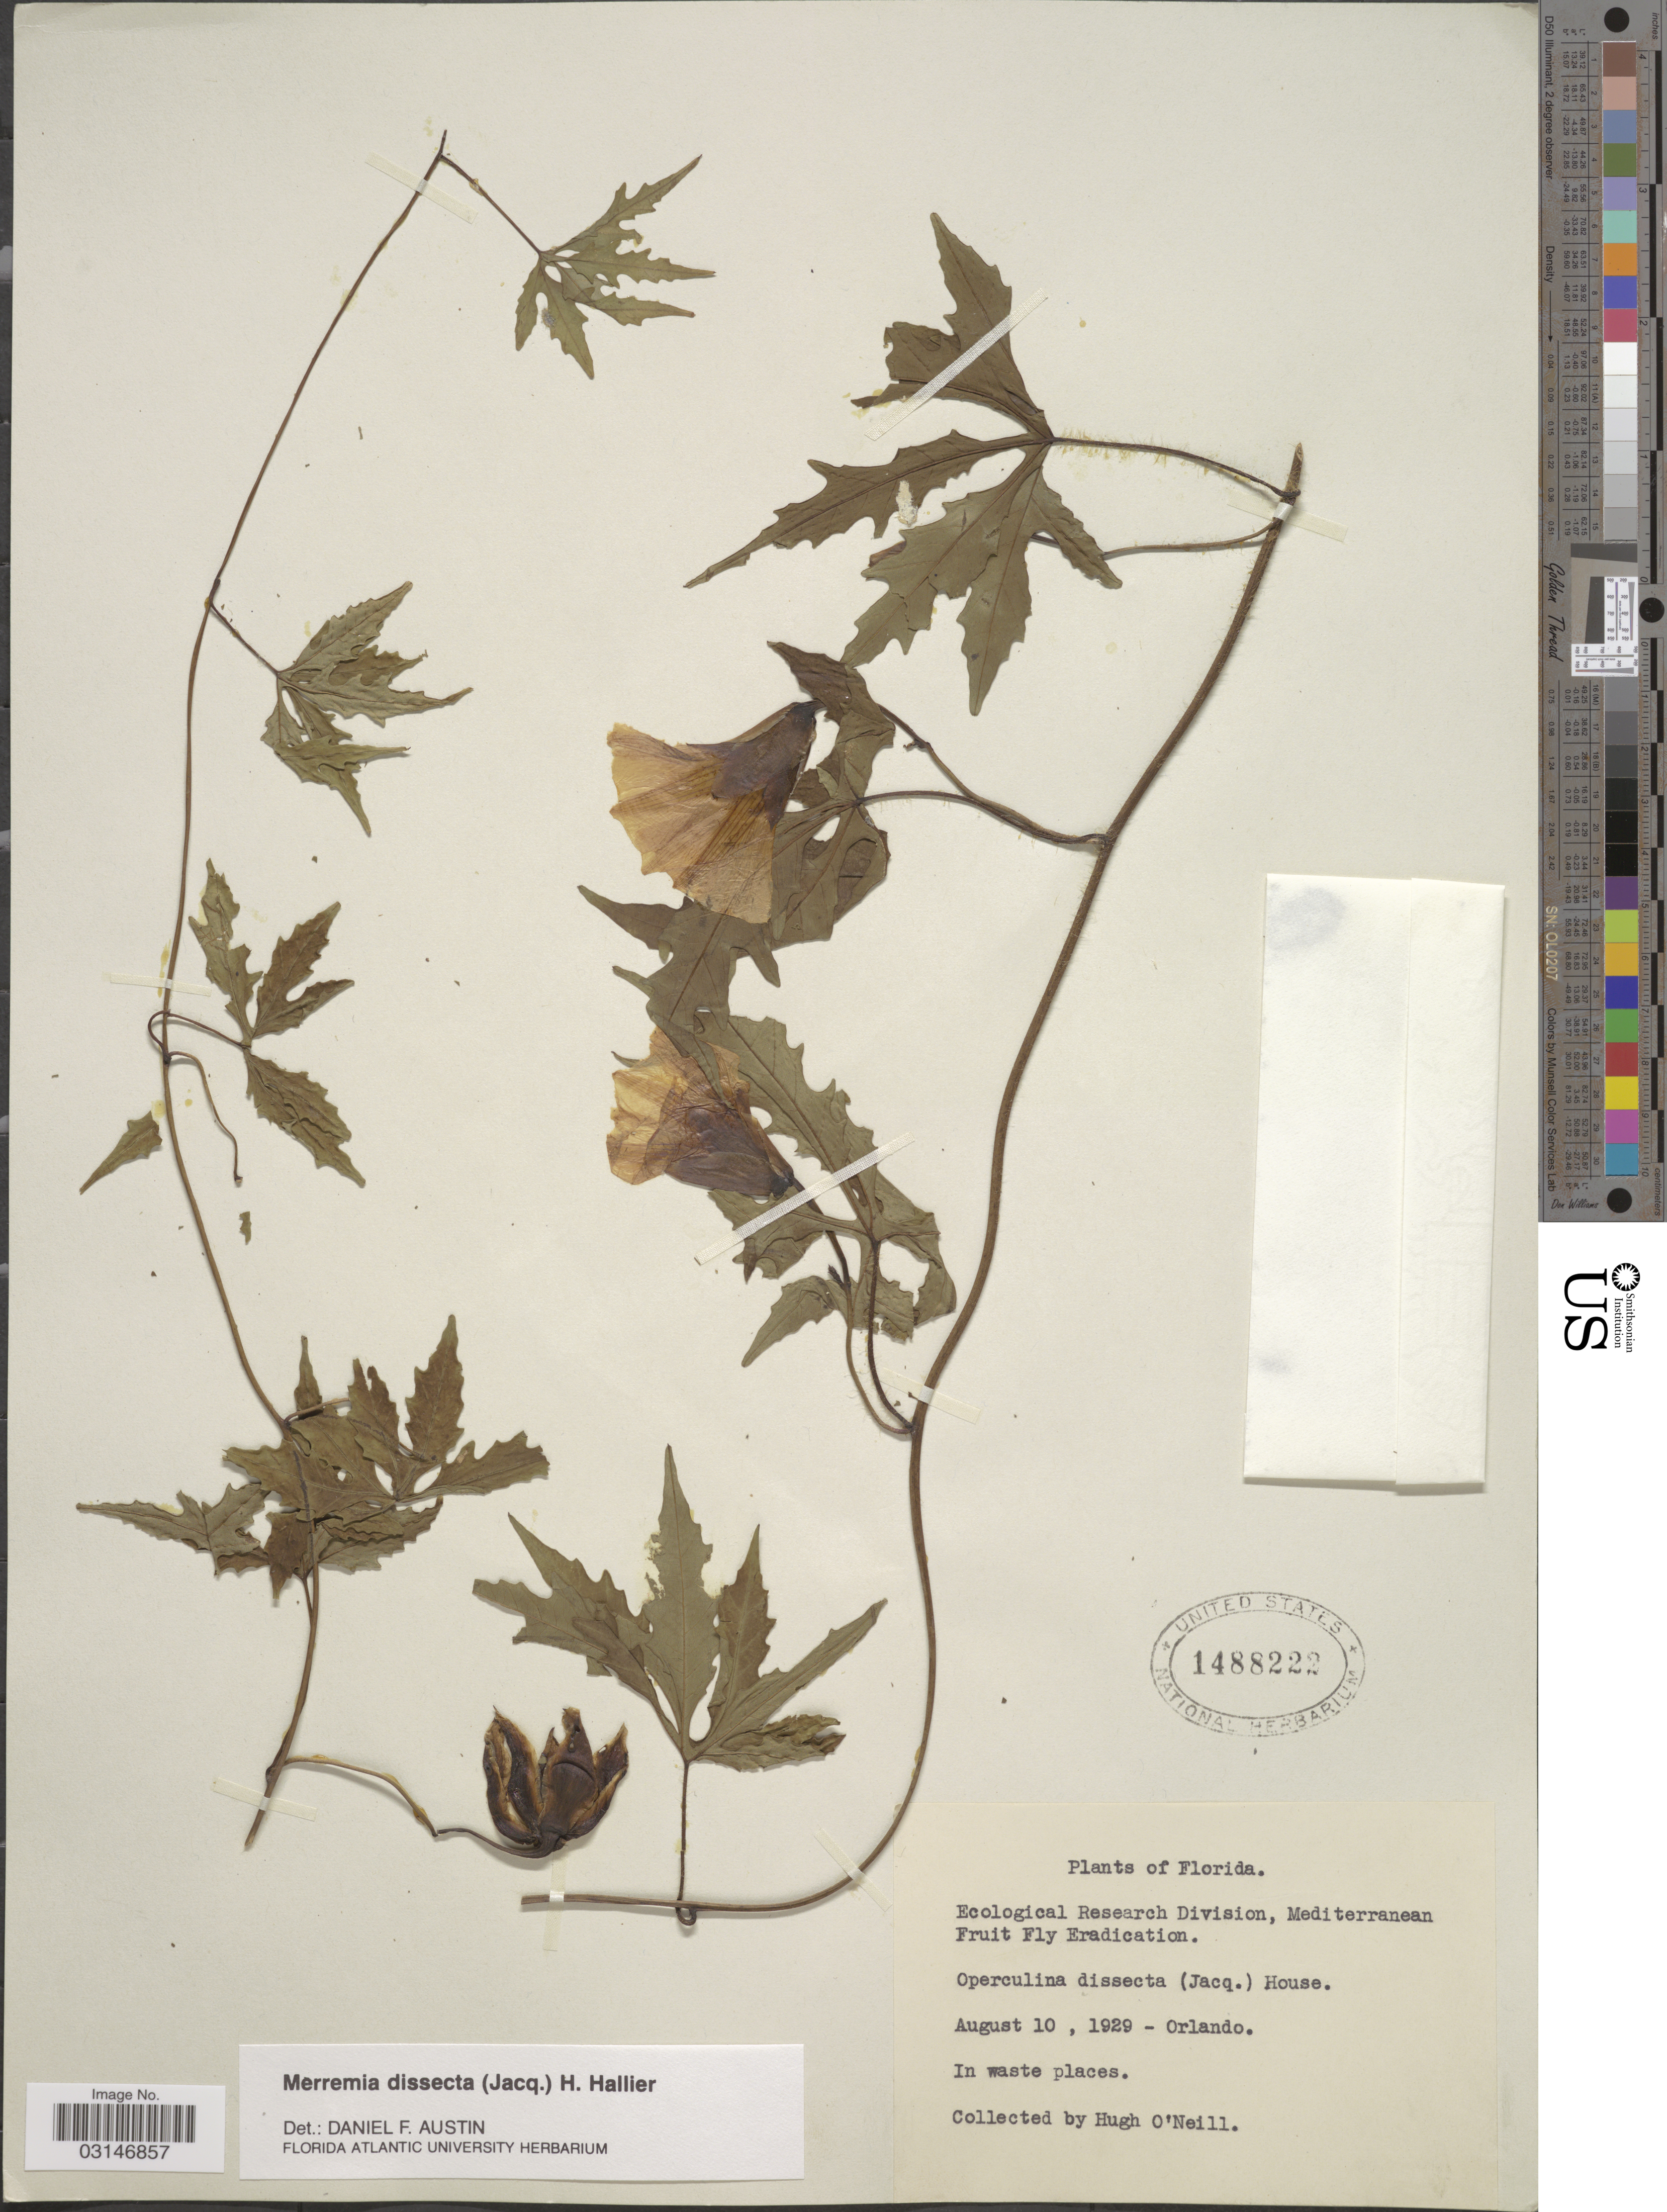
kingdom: Plantae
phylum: Tracheophyta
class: Magnoliopsida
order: Solanales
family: Convolvulaceae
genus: Distimake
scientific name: Distimake dissectus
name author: (Jacq.) A. R. Simões & Staples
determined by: Strong, Mark T., (BOT), Smithsonian Institution - National Museum of Natural History (UNITED STATES)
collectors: H. O'Neill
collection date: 1929-08-10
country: United States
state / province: Florida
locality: Orlando.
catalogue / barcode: US 1488222